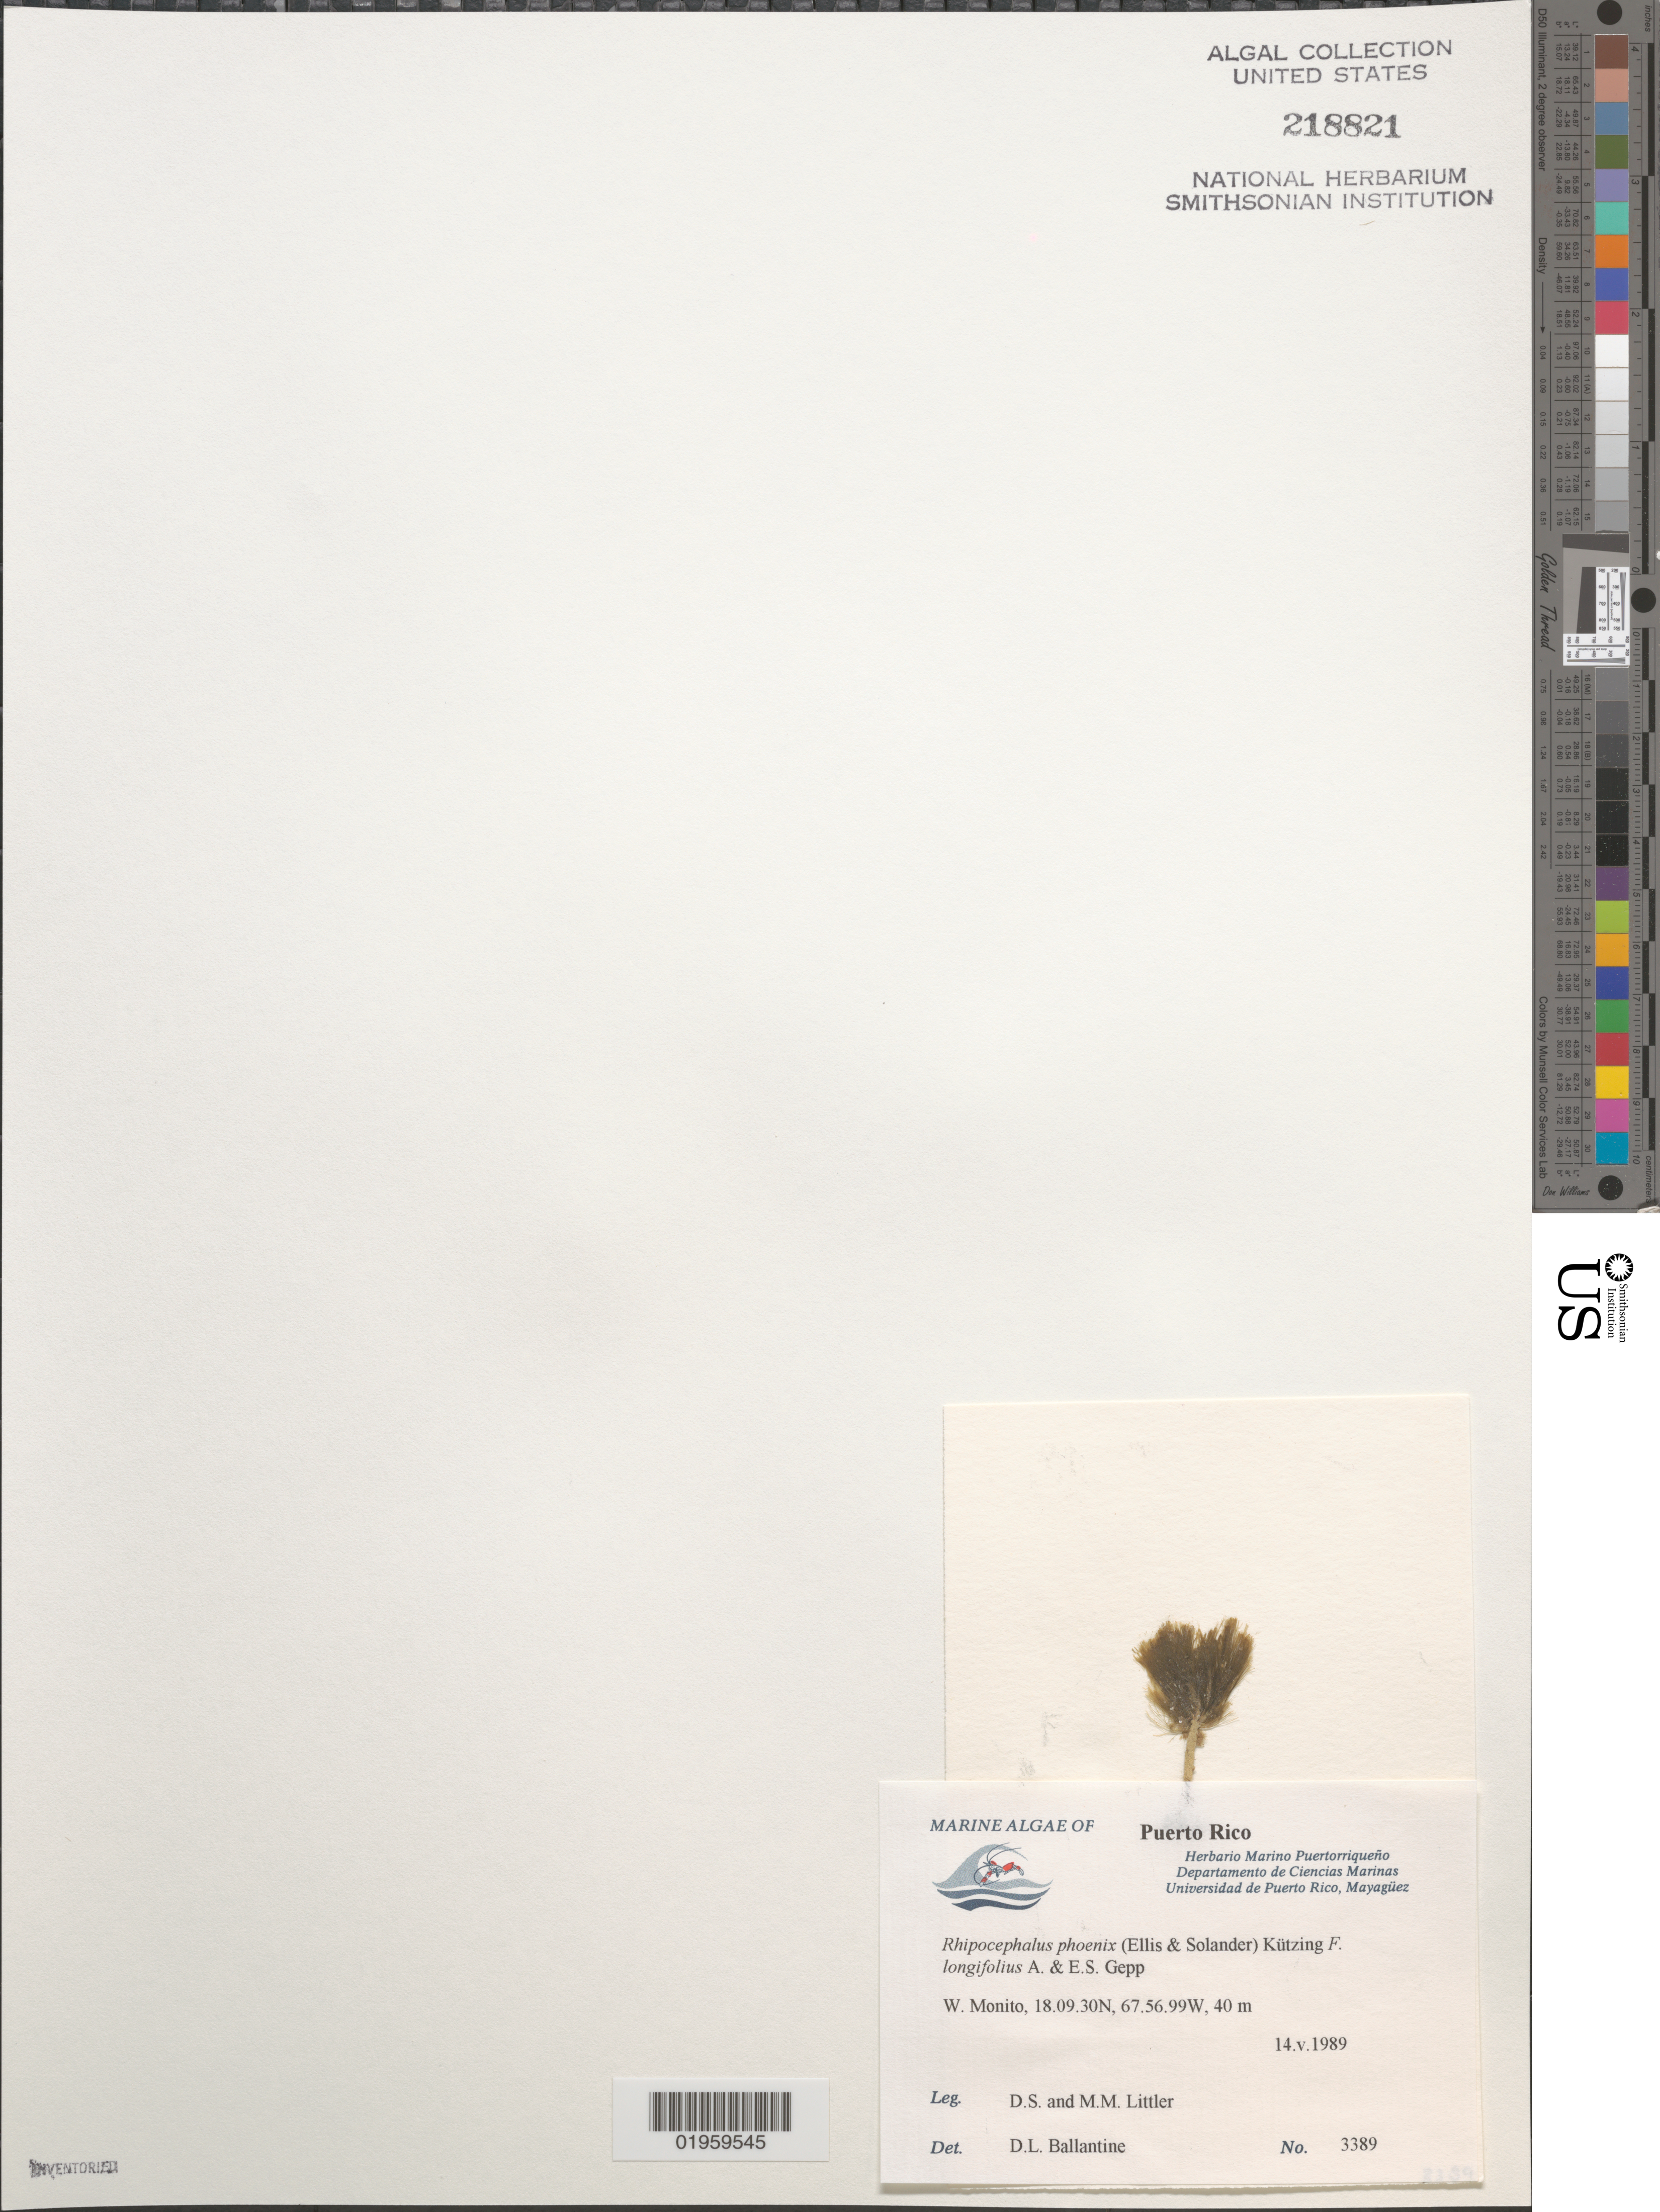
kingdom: Plantae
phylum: Chlorophyta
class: Ulvophyceae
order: Bryopsidales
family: Udoteaceae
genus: Rhipocephalus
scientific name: Rhipocephalus phoenix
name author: (J. Ellis & Sol.) Kütz.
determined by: Ballantine, D. L.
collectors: D. S. Littler & M. M. Littler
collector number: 3389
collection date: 1989-05-14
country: Puerto Rico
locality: W. Monito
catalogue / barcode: US 218821